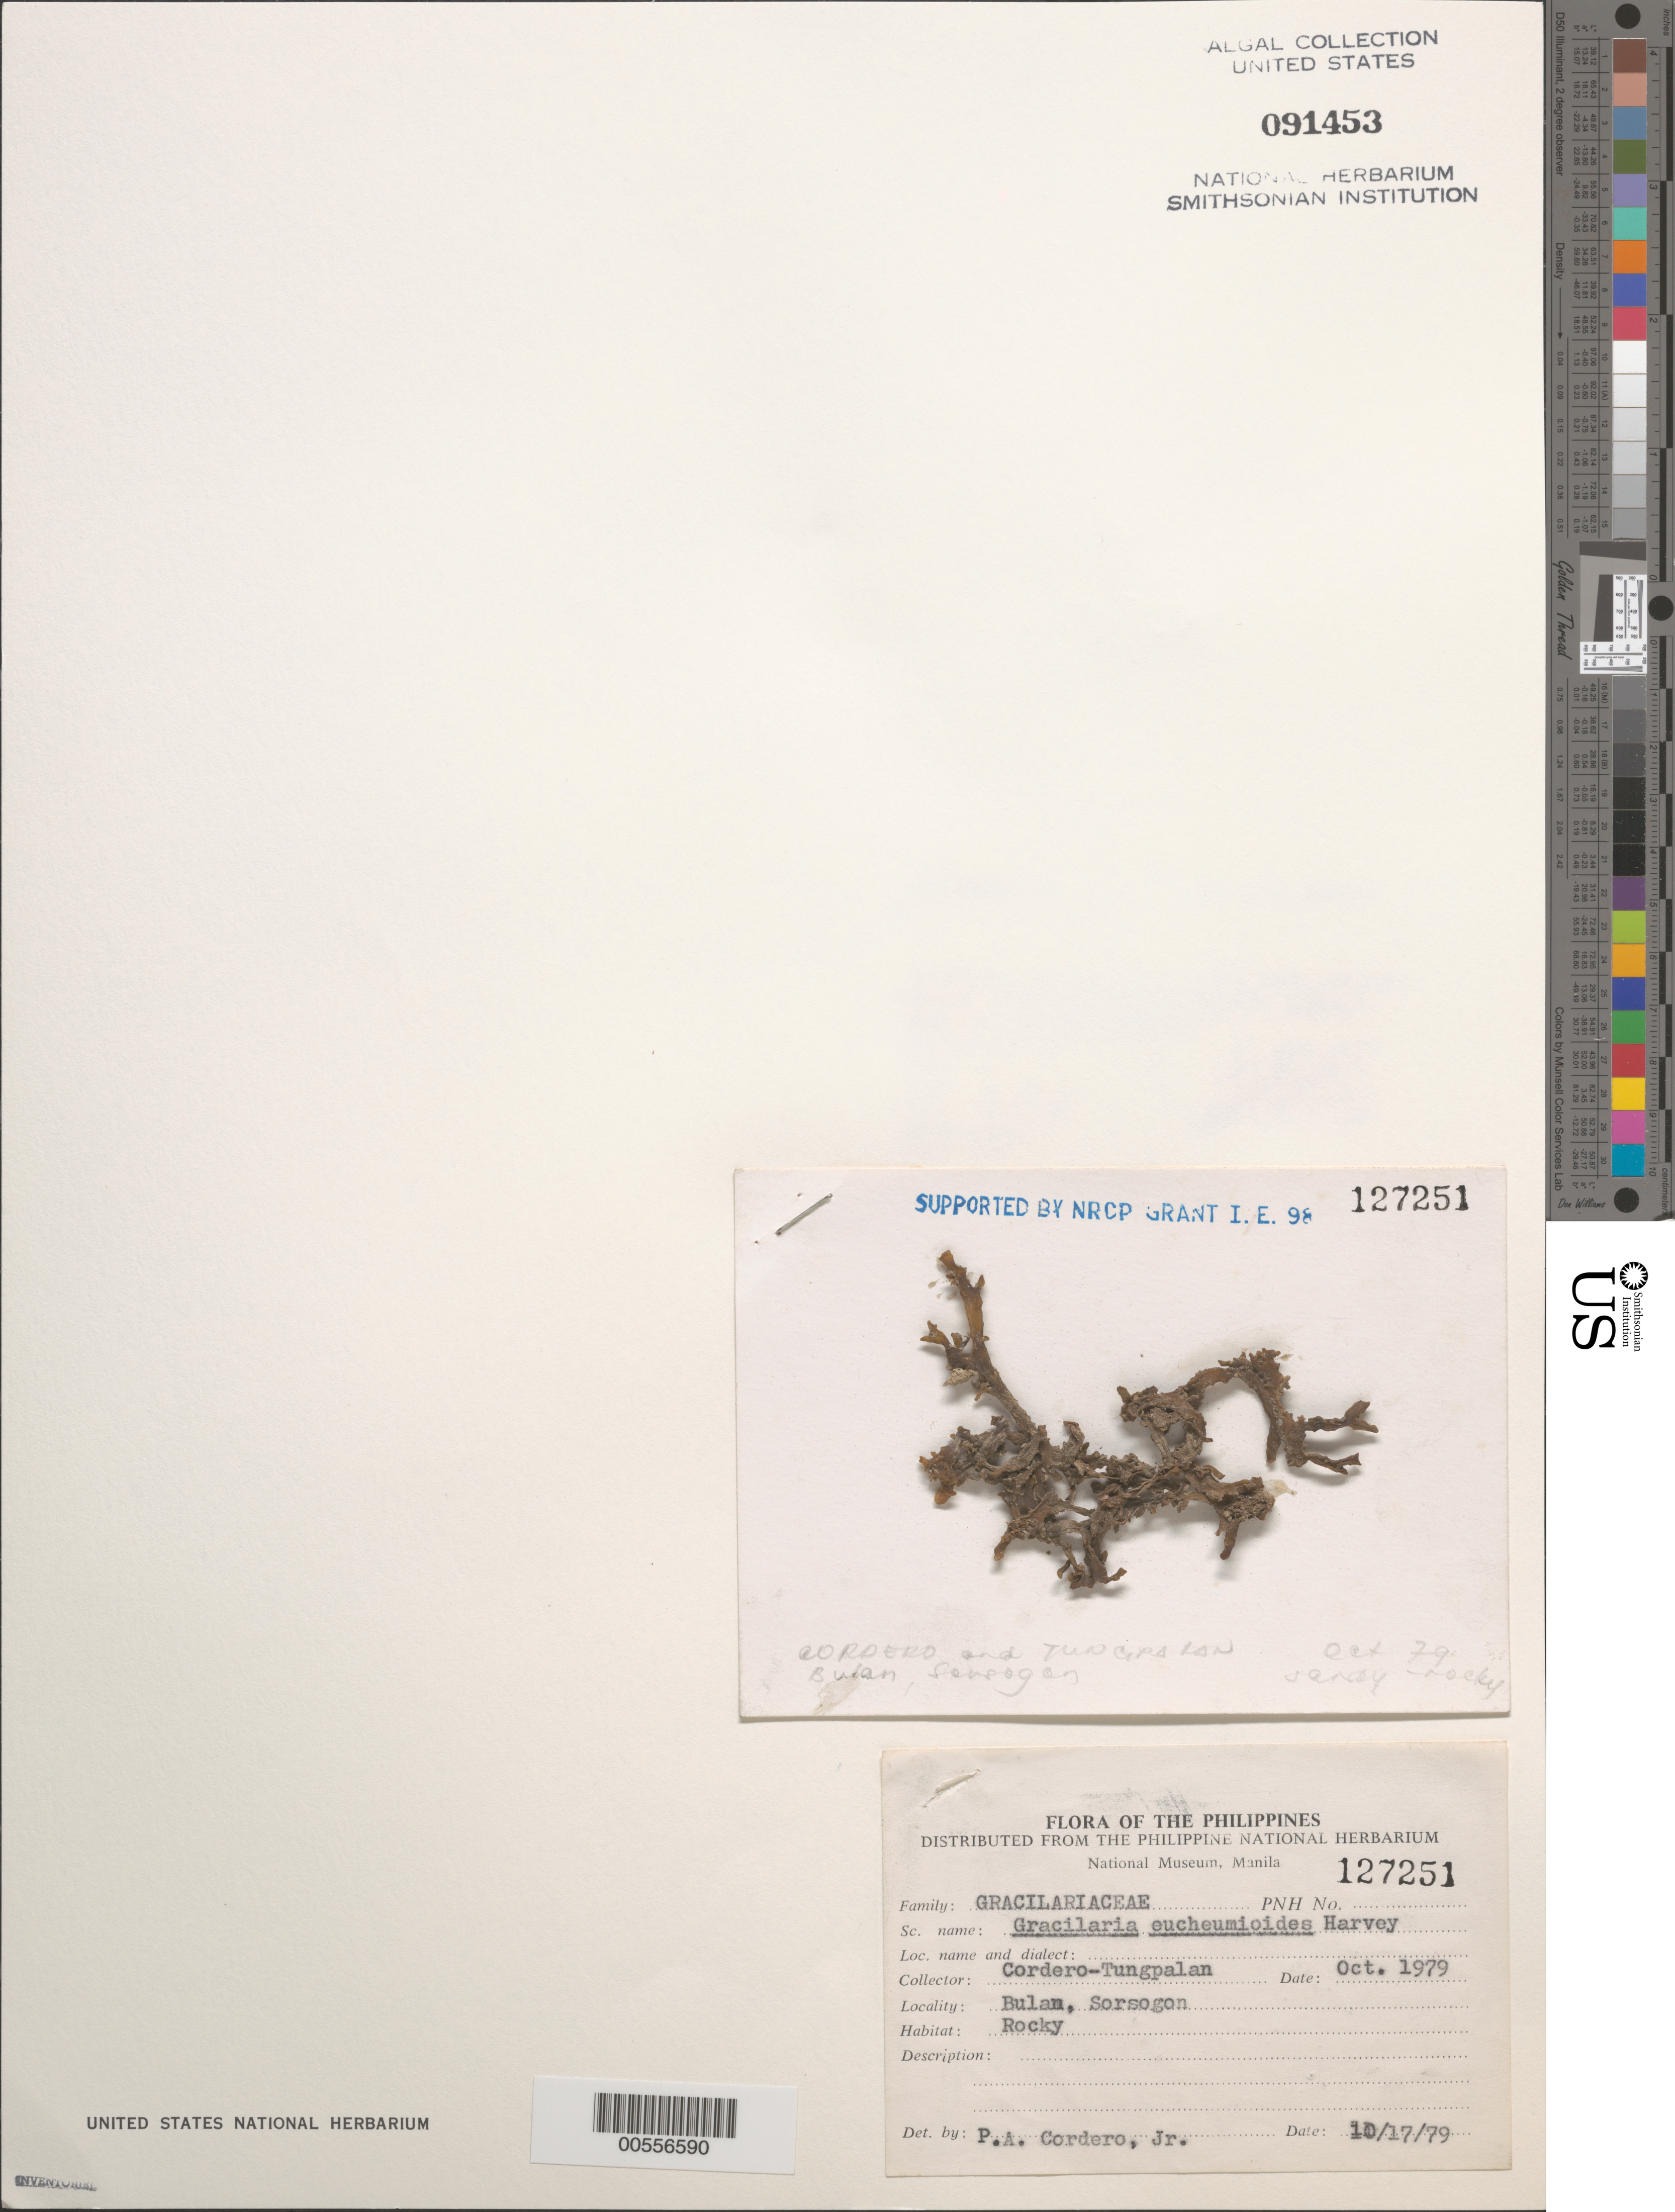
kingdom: Plantae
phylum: Rhodophyta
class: Florideophyceae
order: Gracilariales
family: Gracilariaceae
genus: Gracilaria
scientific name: Gracilaria eucheumioides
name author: Harv.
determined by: Cordero, P. A., Jr.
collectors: P. A. Cordero & A. Tungpalan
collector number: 127251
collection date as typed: Oct 1979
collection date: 1979-10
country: Philippines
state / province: Bicol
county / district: Sorsogon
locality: Bulan, Sorsogon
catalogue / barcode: US 91453